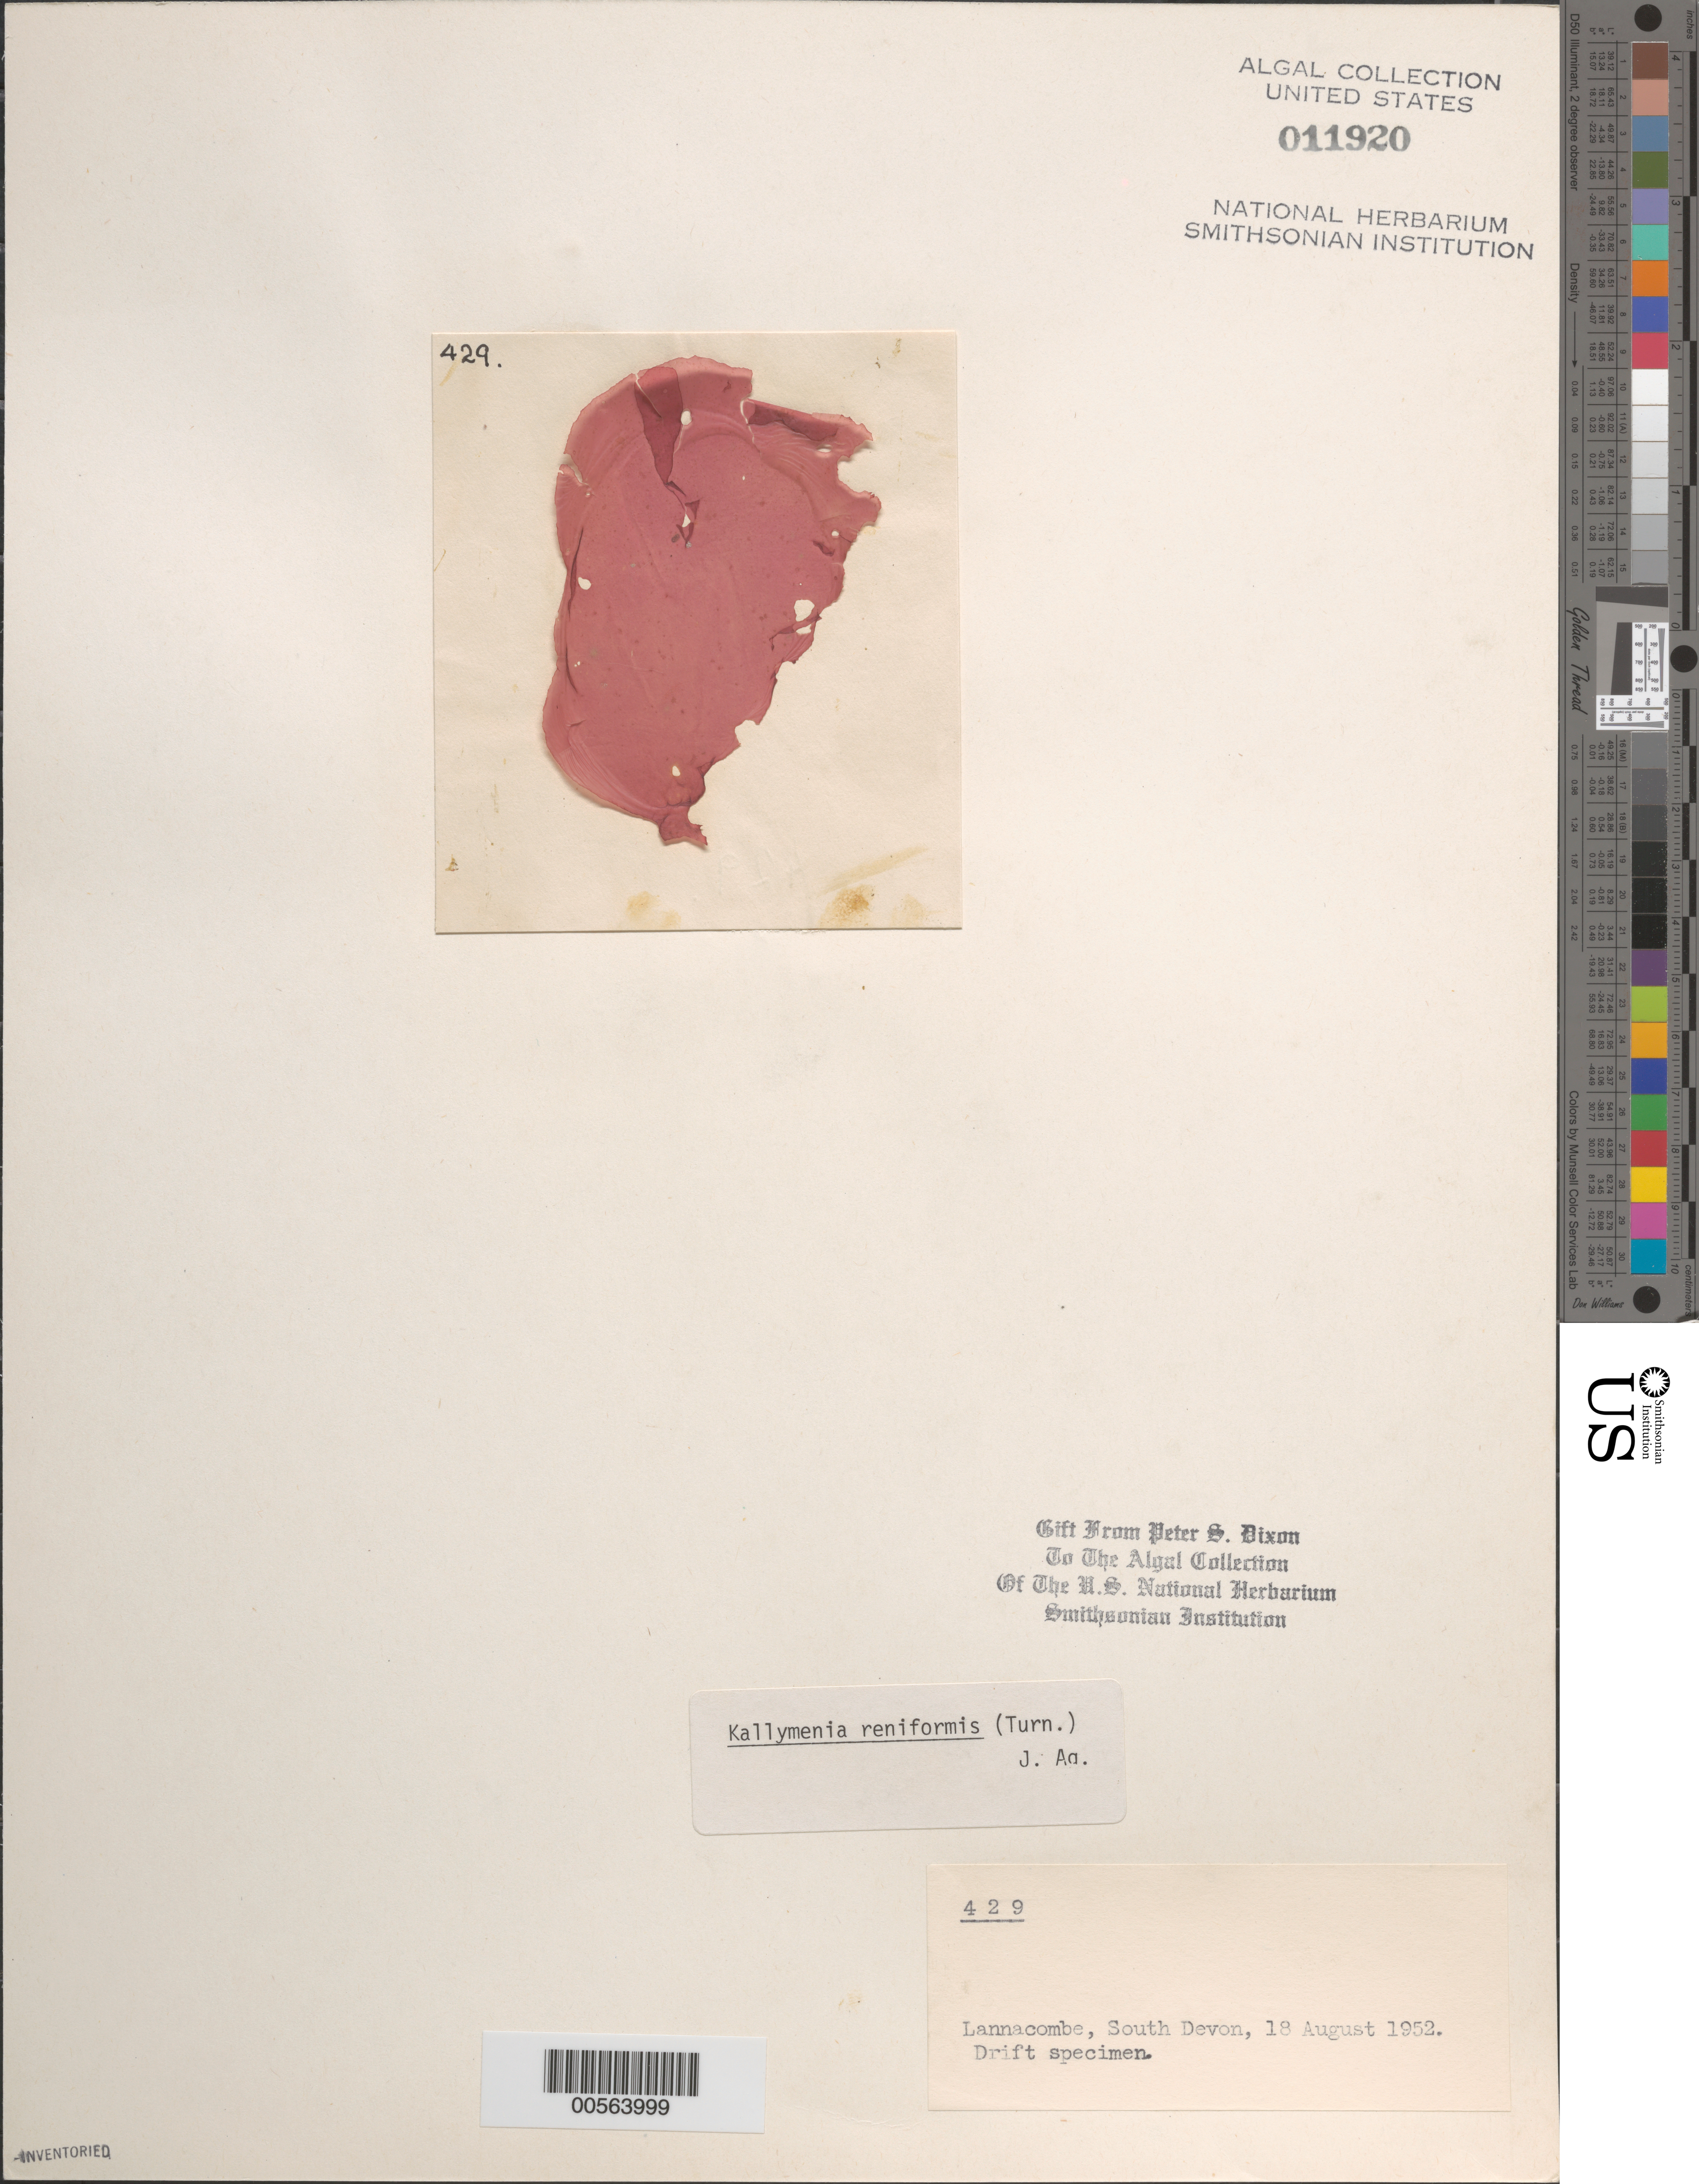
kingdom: Plantae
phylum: Rhodophyta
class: Florideophyceae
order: Gigartinales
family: Kallymeniaceae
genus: Kallymenia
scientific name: Kallymenia reniformis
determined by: Dixon, P. S.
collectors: P. S. Dixon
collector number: PSD 429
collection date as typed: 18 Aug 1952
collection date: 1952-08-18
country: United Kingdom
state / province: England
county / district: Devon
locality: Lannacombe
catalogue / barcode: US 11920